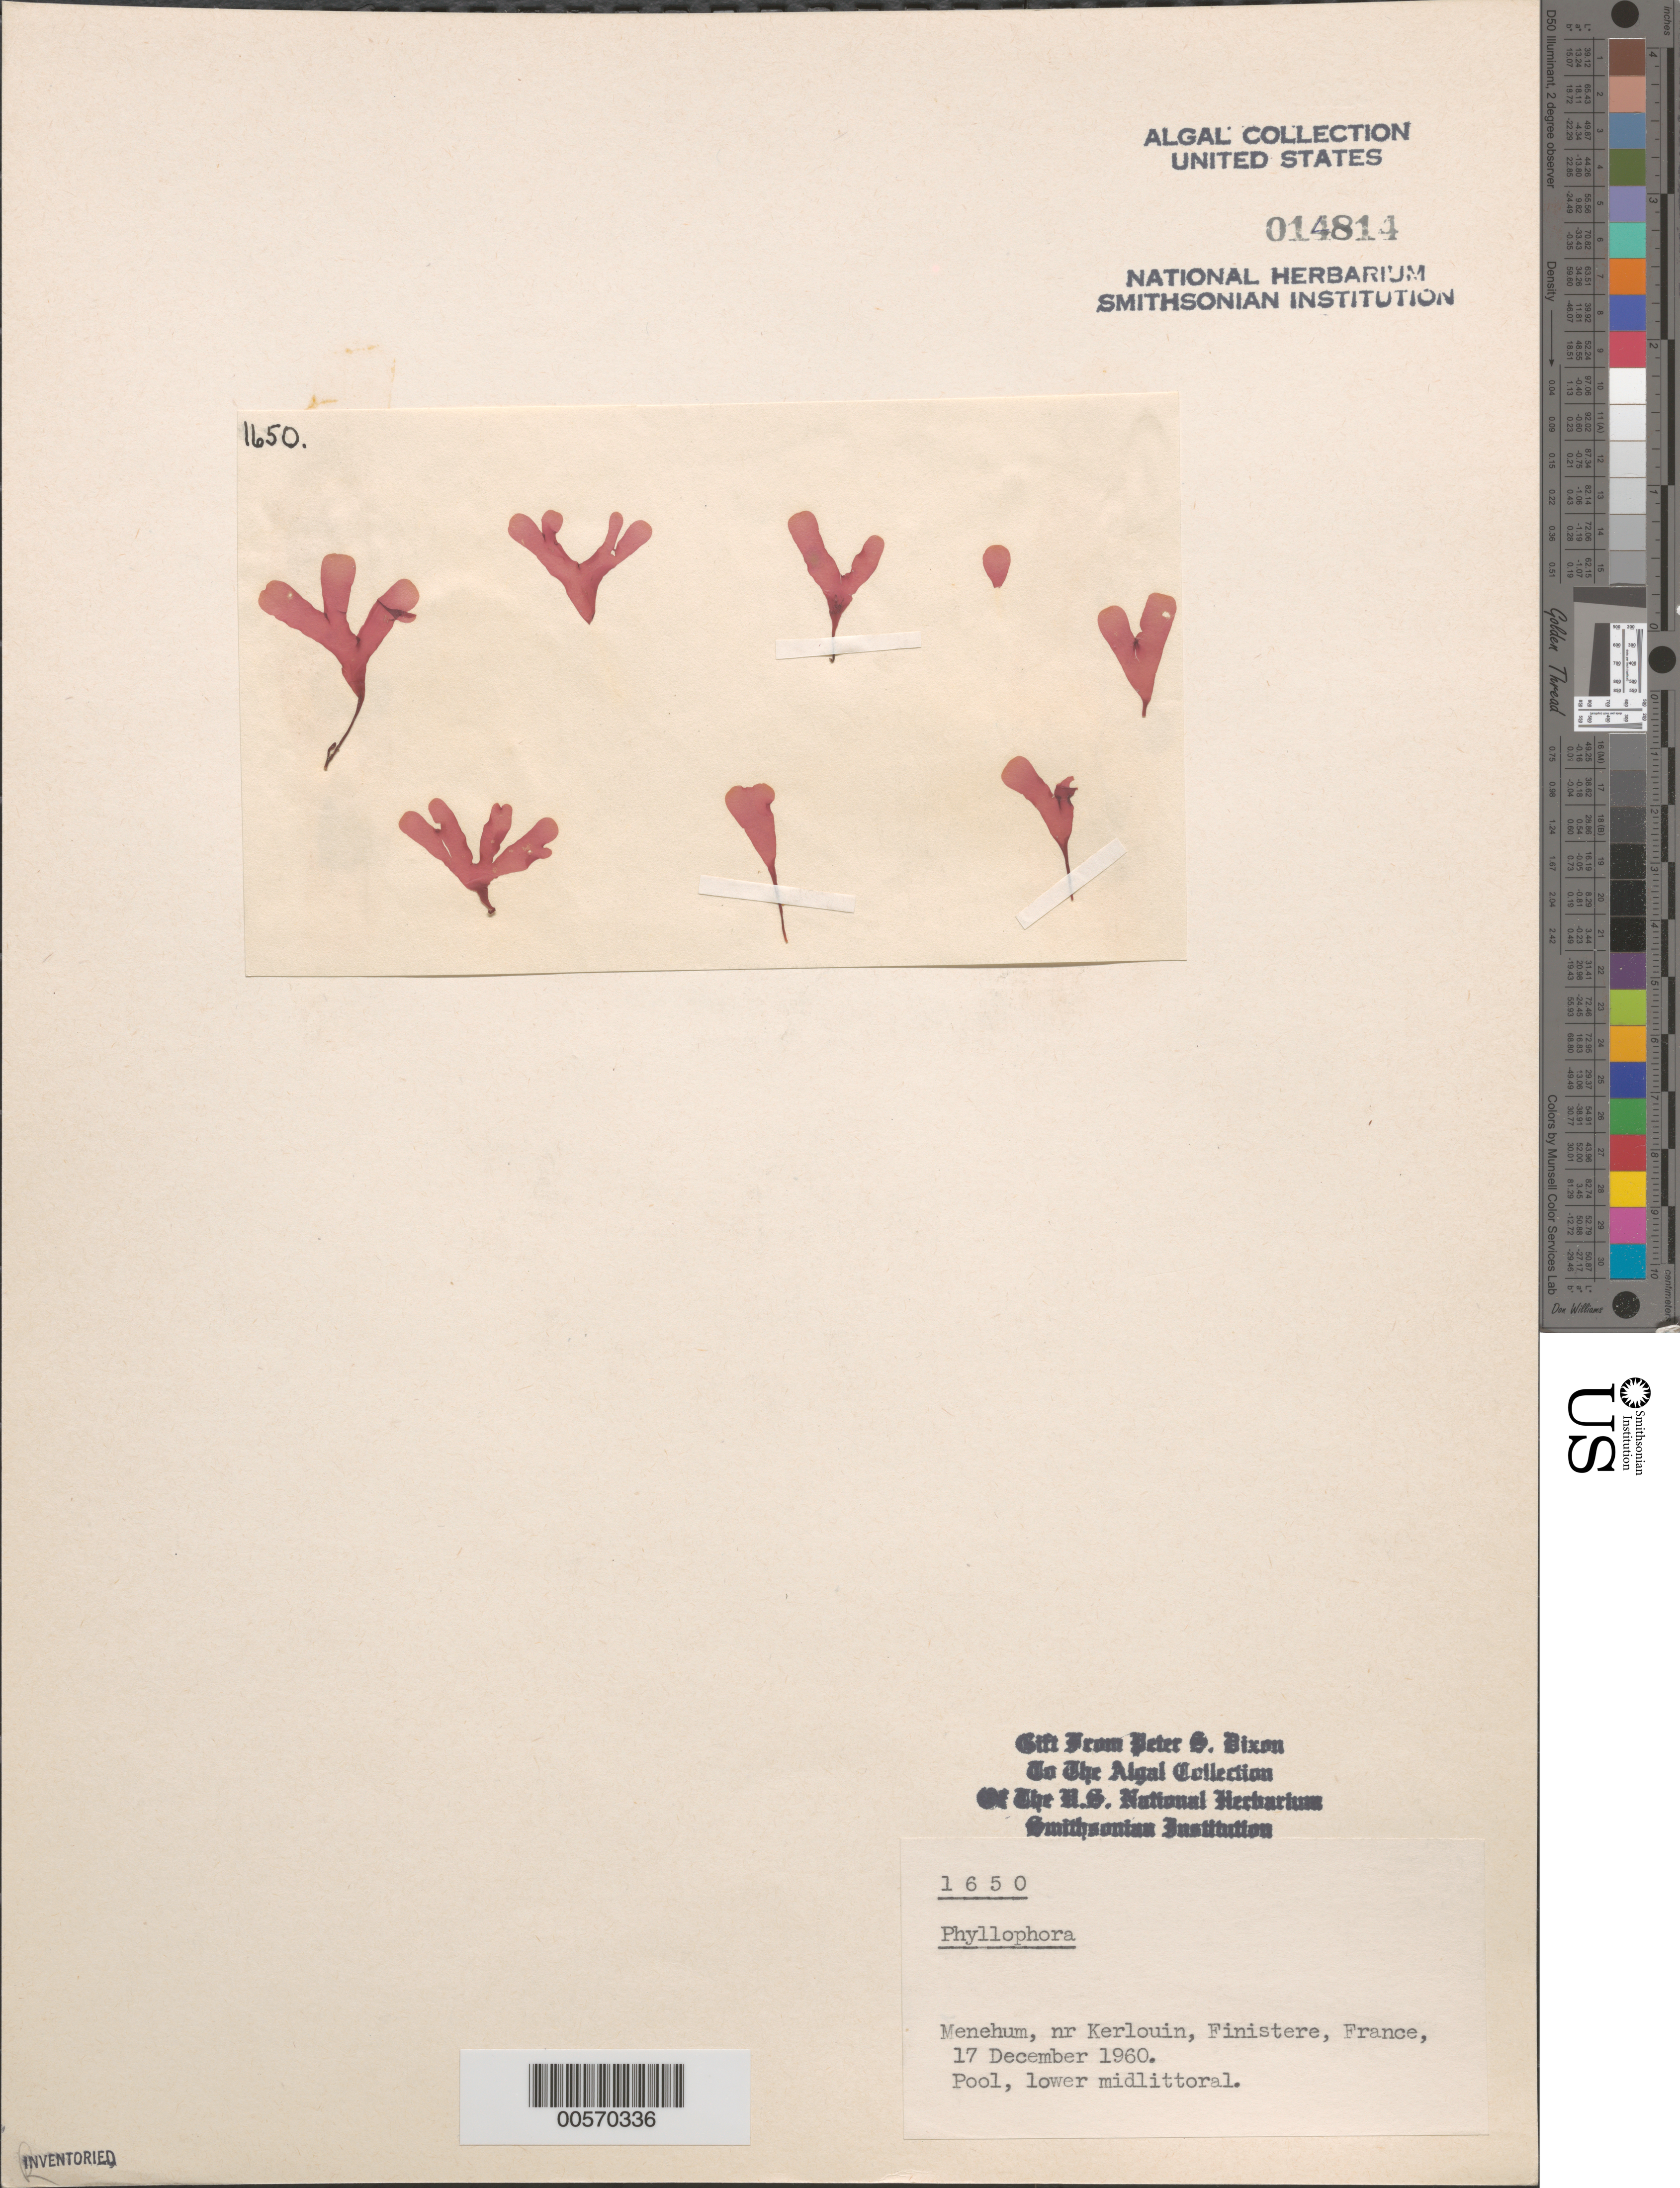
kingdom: Plantae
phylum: Rhodophyta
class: Florideophyceae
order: Gigartinales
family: Phyllophoraceae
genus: Phyllophora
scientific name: Phyllophora sp.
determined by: Dixon, P. S.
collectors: P. S. Dixon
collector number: PSD 1650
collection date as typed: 17 Dec 1960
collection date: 1960-12-17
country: France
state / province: Bretagne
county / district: Finistère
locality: Menehum, near Kerlouin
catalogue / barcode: US 14814